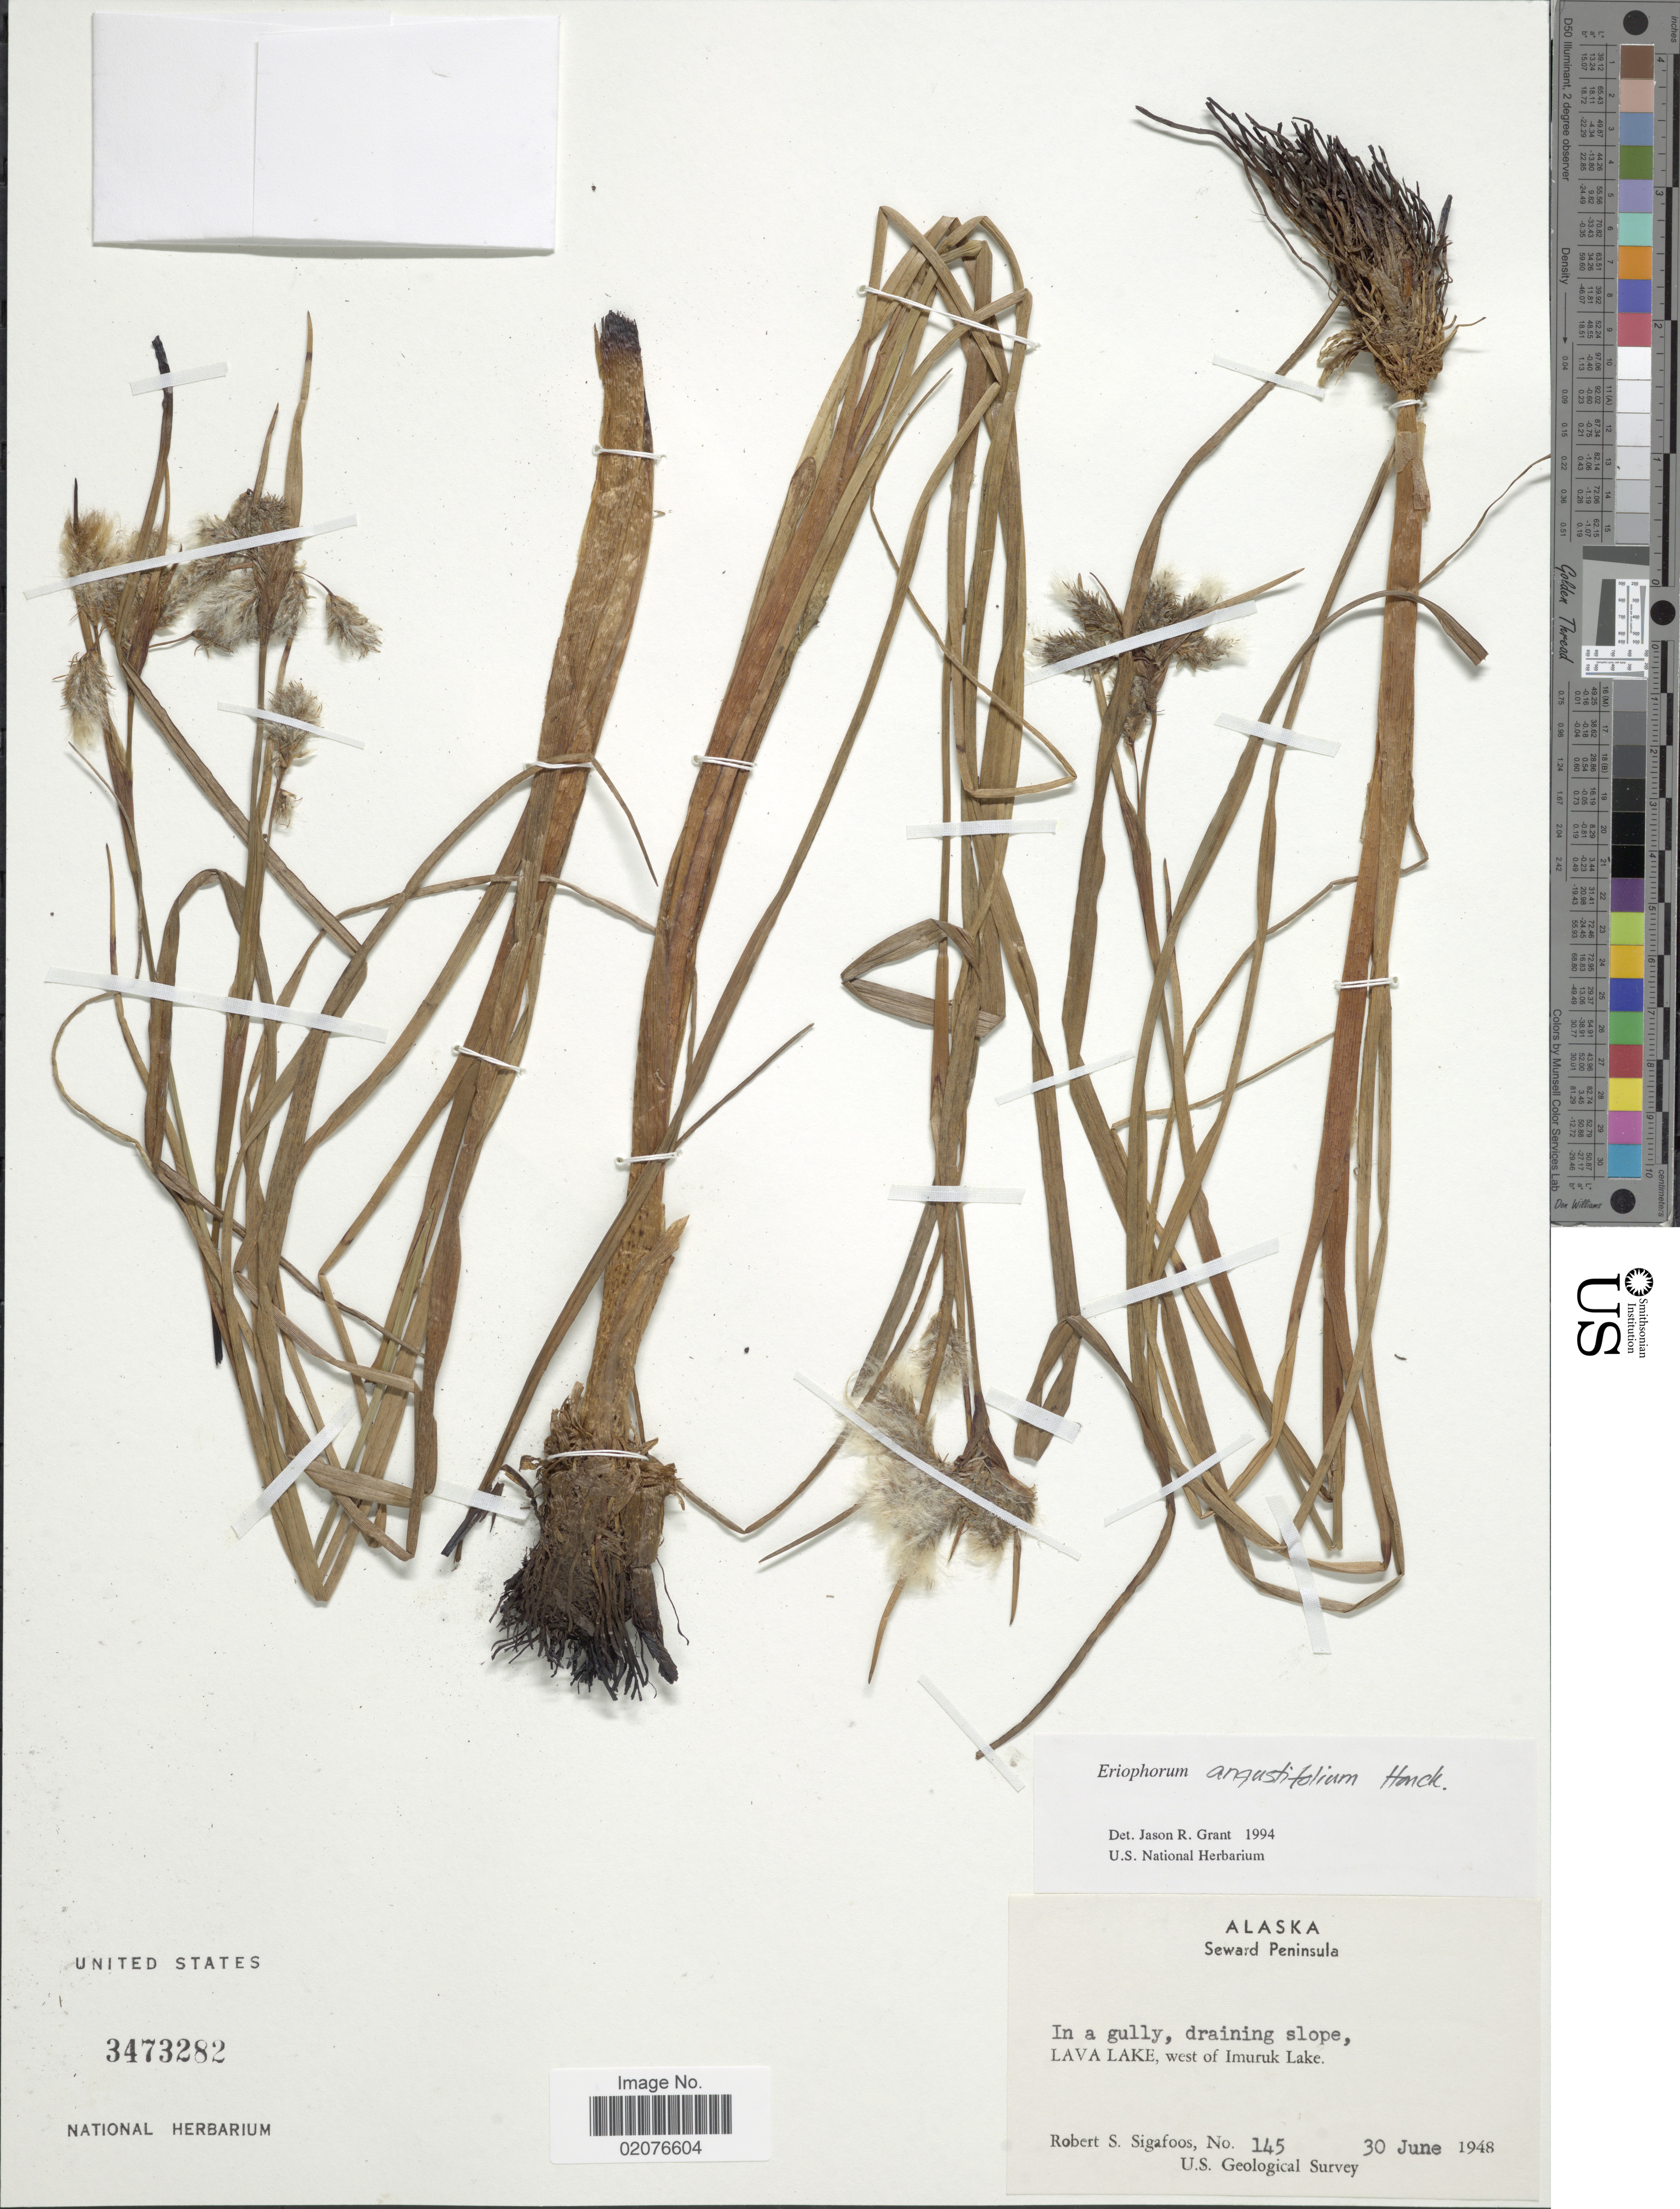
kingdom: Plantae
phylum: Tracheophyta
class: Liliopsida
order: Poales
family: Cyperaceae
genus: Eriophorum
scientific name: Eriophorum angustifolium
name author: Honck.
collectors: R. Sigafoos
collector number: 145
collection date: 1948-06-30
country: United States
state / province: Alaska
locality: Seward Peninsula, In a gully, drainage slope, Lava Lake, west of Imuruk Lake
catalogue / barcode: US 3473282